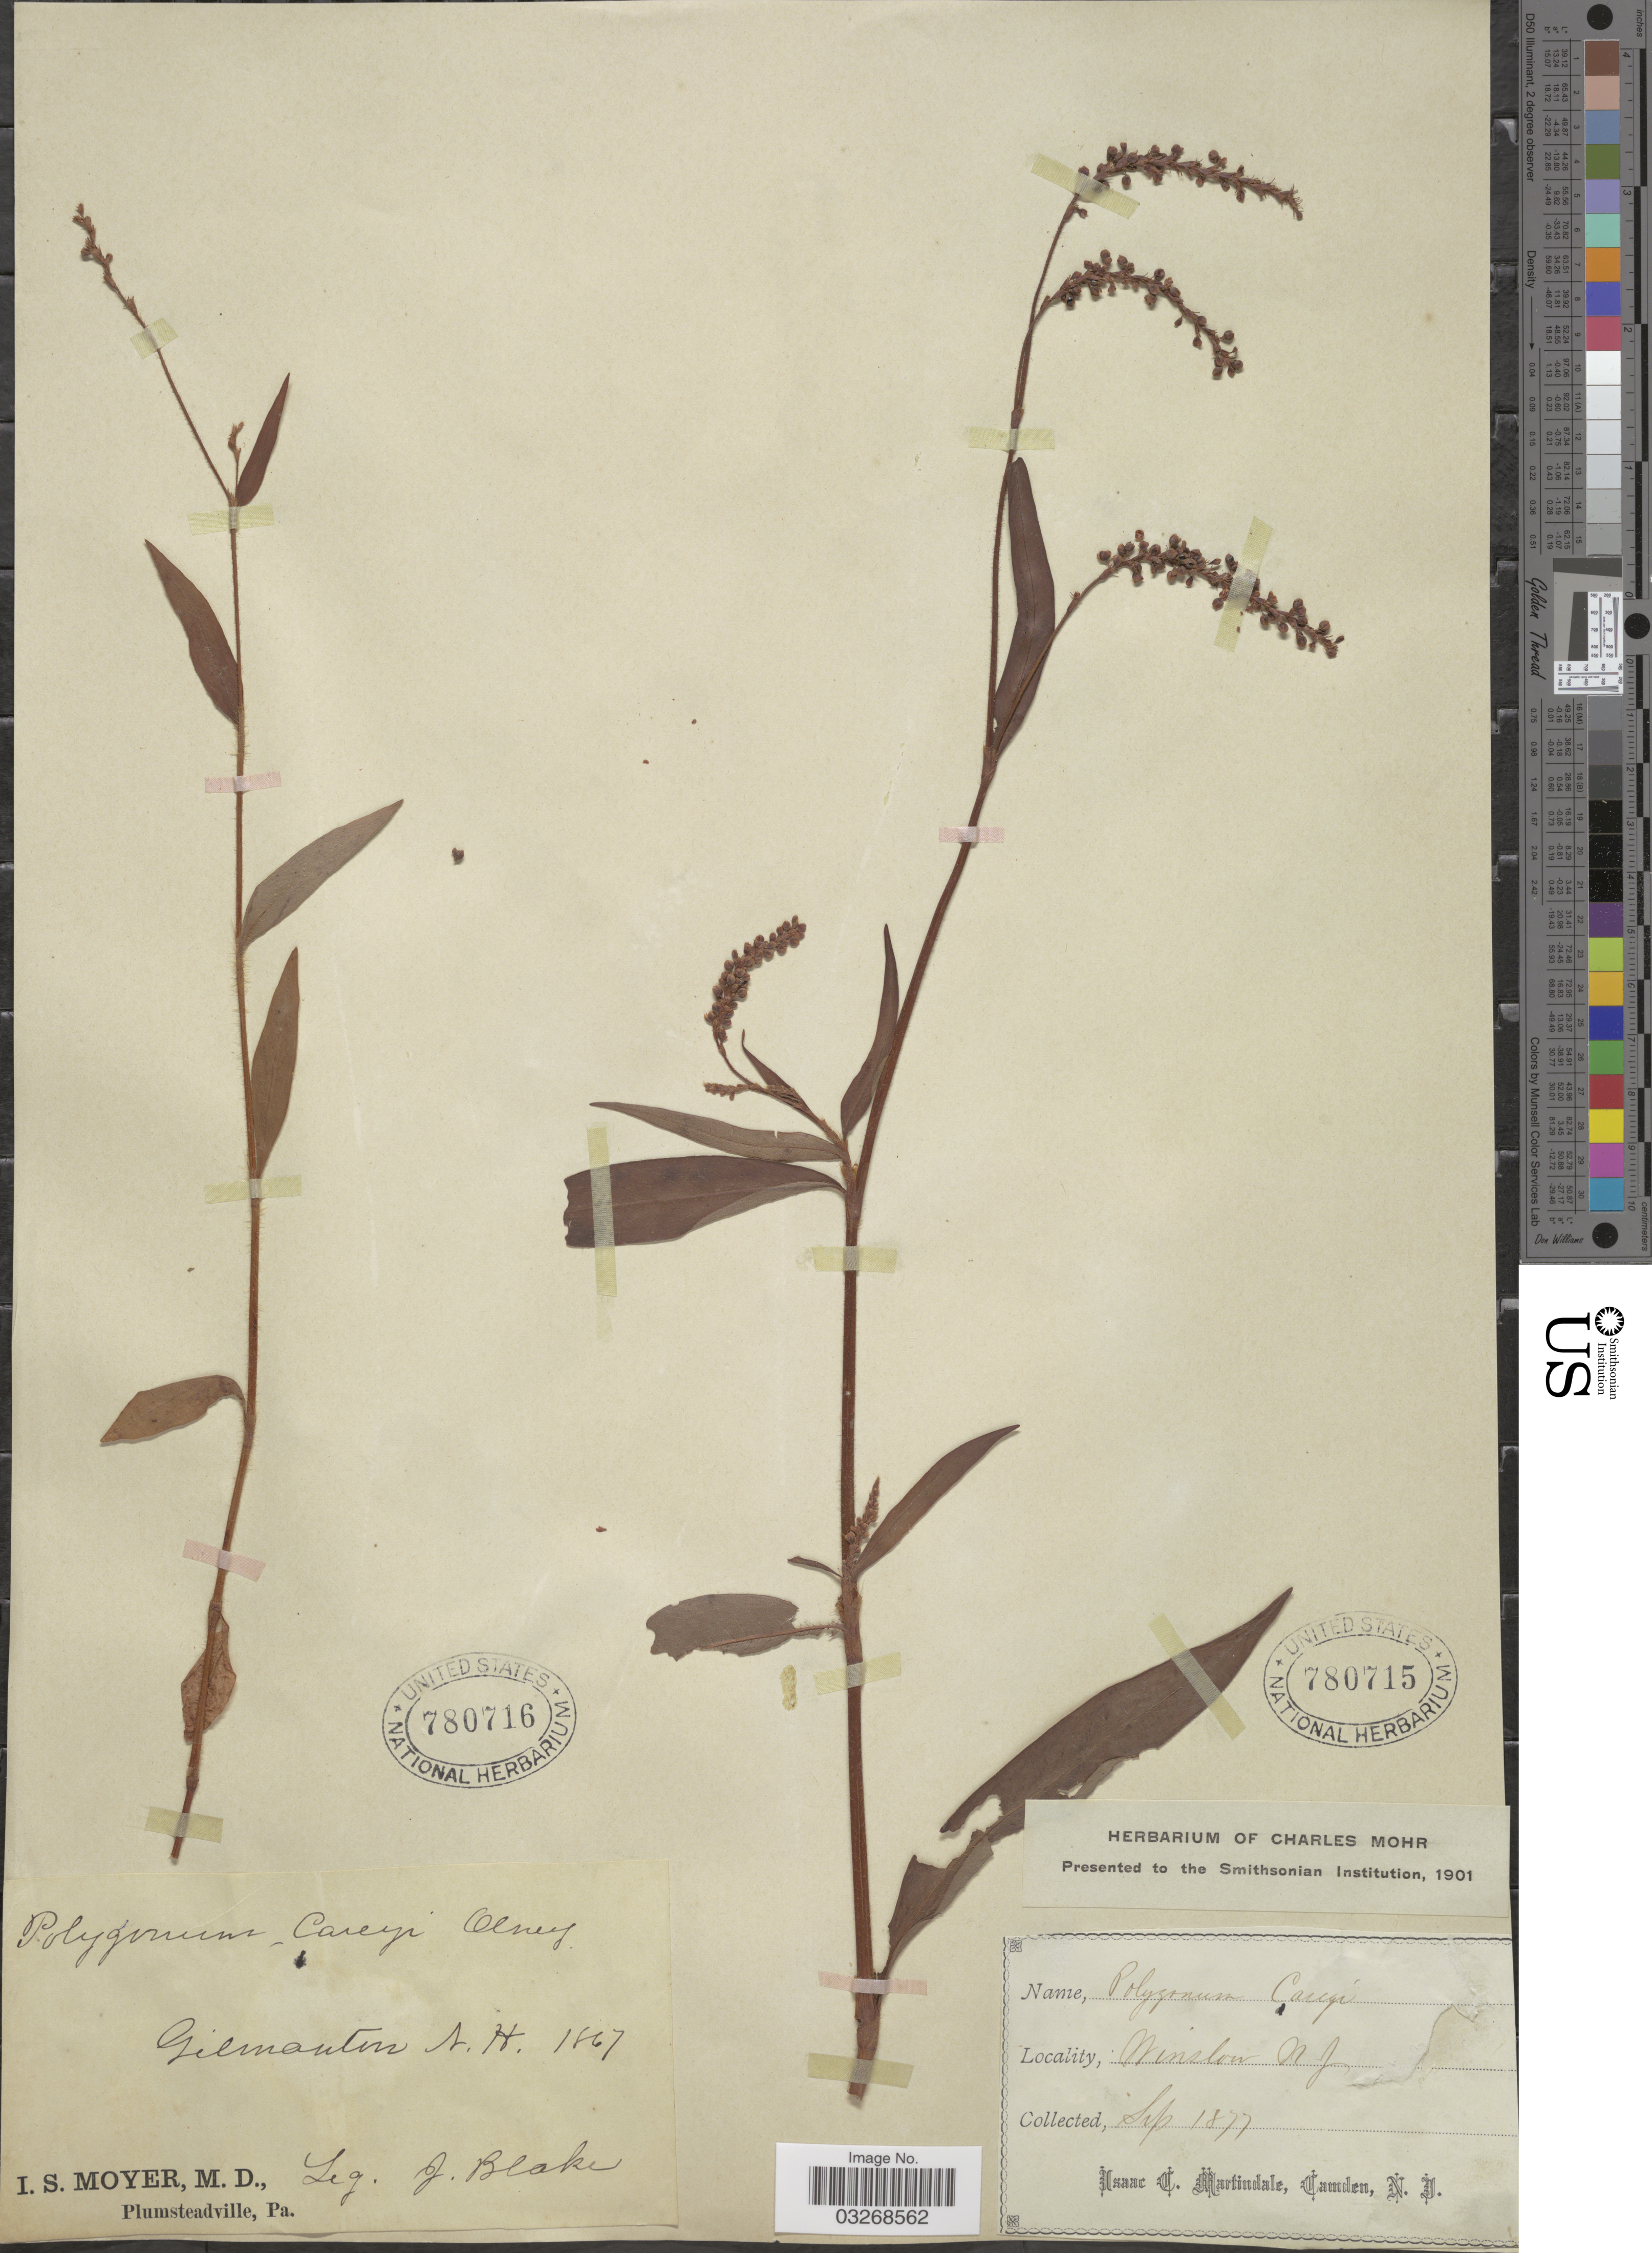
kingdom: Plantae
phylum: Tracheophyta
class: Magnoliopsida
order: Caryophyllales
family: Polygonaceae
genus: Polygonum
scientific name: Polygonum careyi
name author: Olney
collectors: I. C. Martindale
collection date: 1877-09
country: United States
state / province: New Jersey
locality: Winslow.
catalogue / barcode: US 780715-2